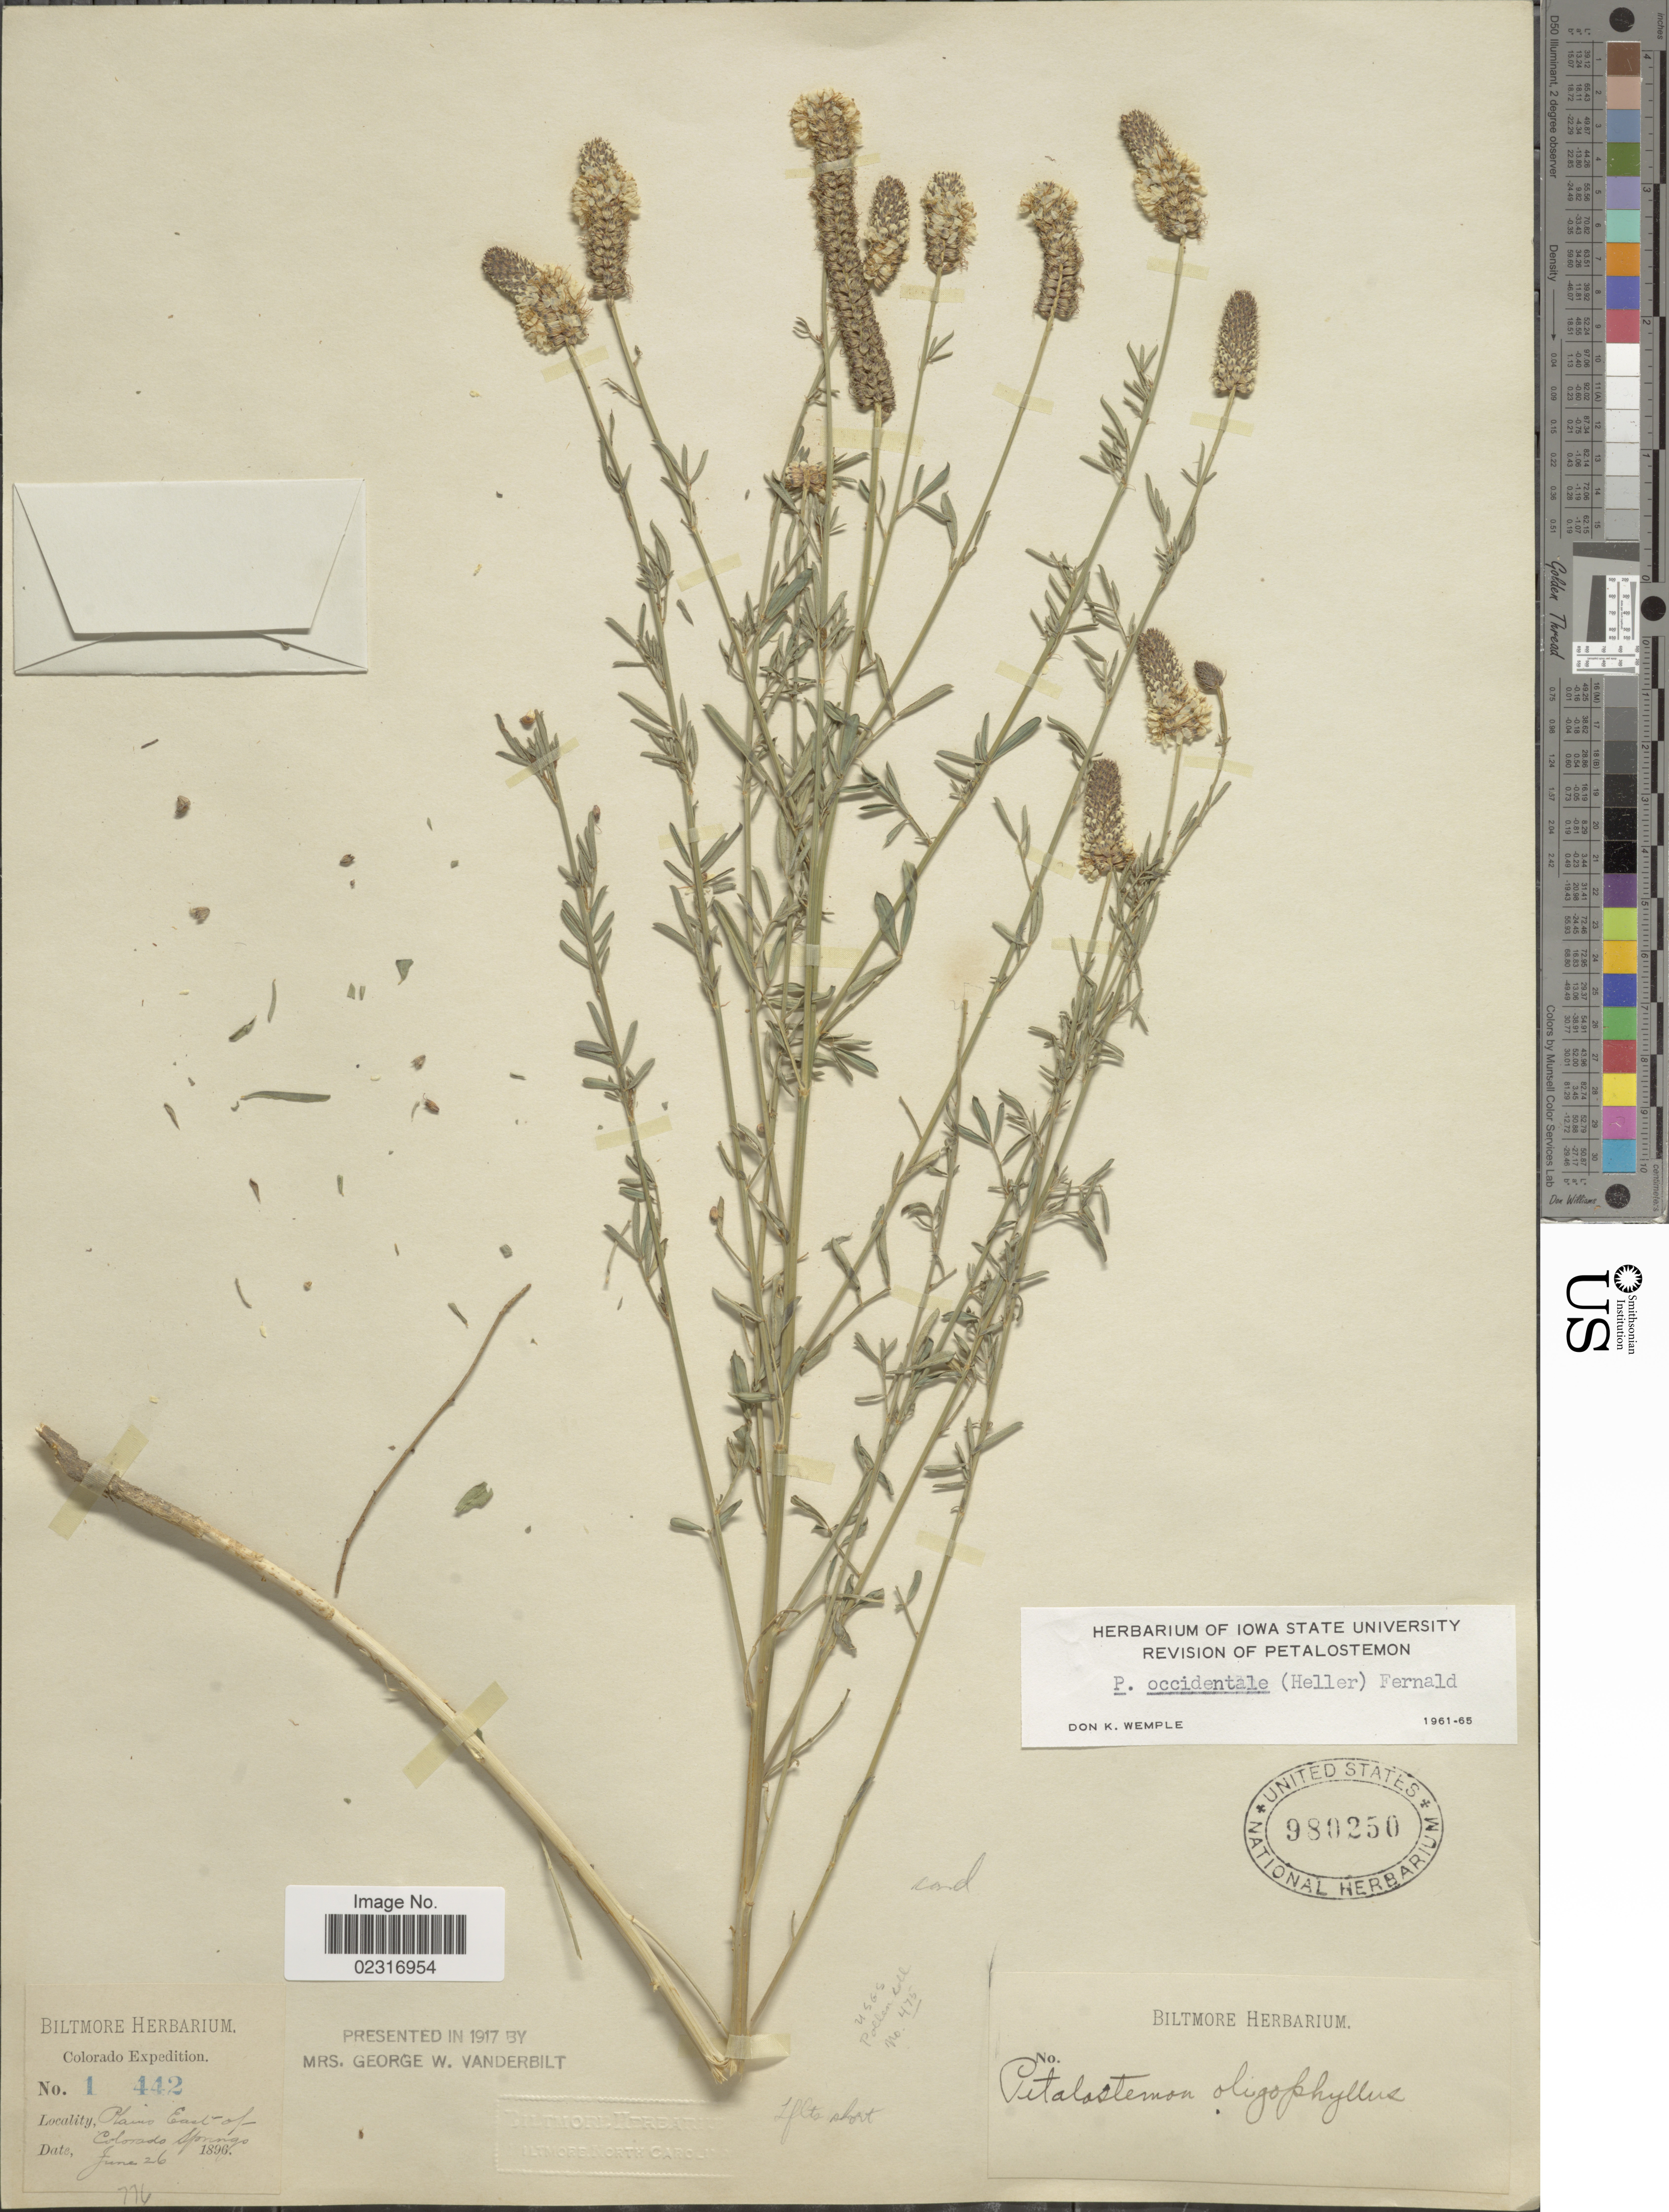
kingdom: Plantae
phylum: Tracheophyta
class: Magnoliopsida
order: Fabales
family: Fabaceae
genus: Dalea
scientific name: Dalea candida var. oligophylla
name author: (Torr) Shinners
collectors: ex herb. Biltmore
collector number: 1442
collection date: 1896-06-26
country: United States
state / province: Colorado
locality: Plains East of Colorado Springs.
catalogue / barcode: US 980250